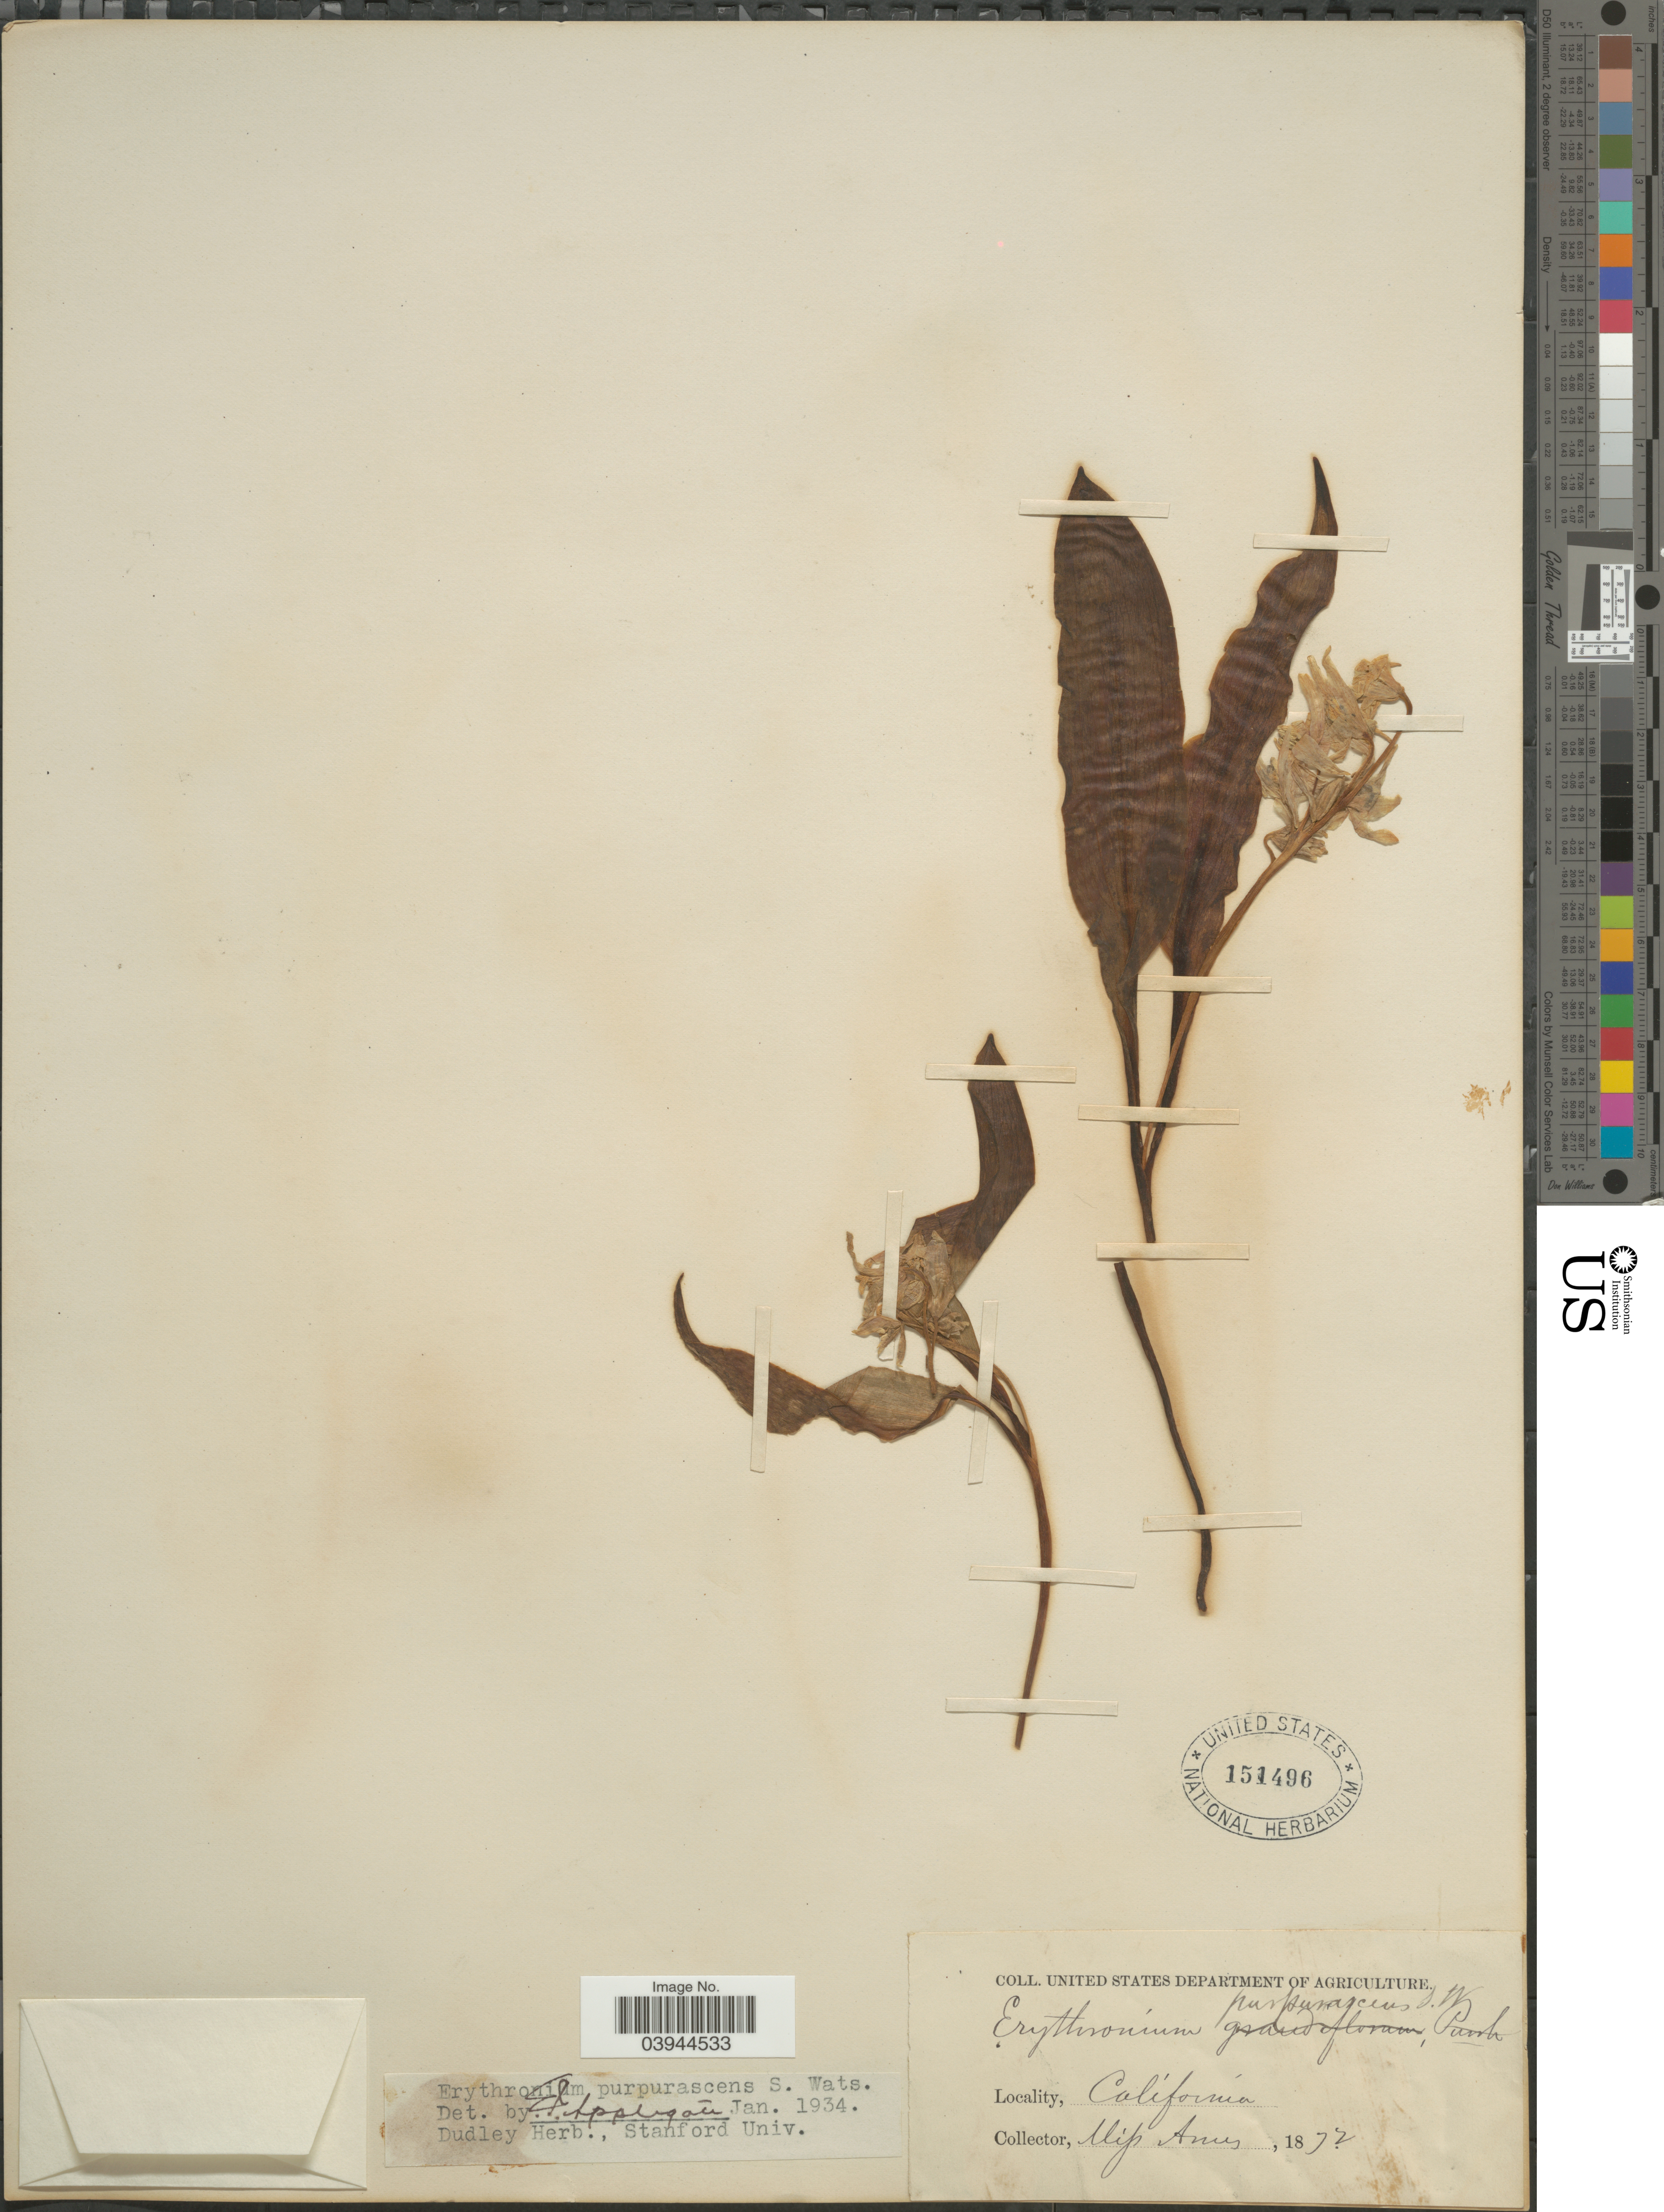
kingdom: Plantae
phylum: Tracheophyta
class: Liliopsida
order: Liliales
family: Liliaceae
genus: Erythronium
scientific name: Erythronium purpurascens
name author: S. Watson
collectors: Miss Ames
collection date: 1872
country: United States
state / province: California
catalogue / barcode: US 151496